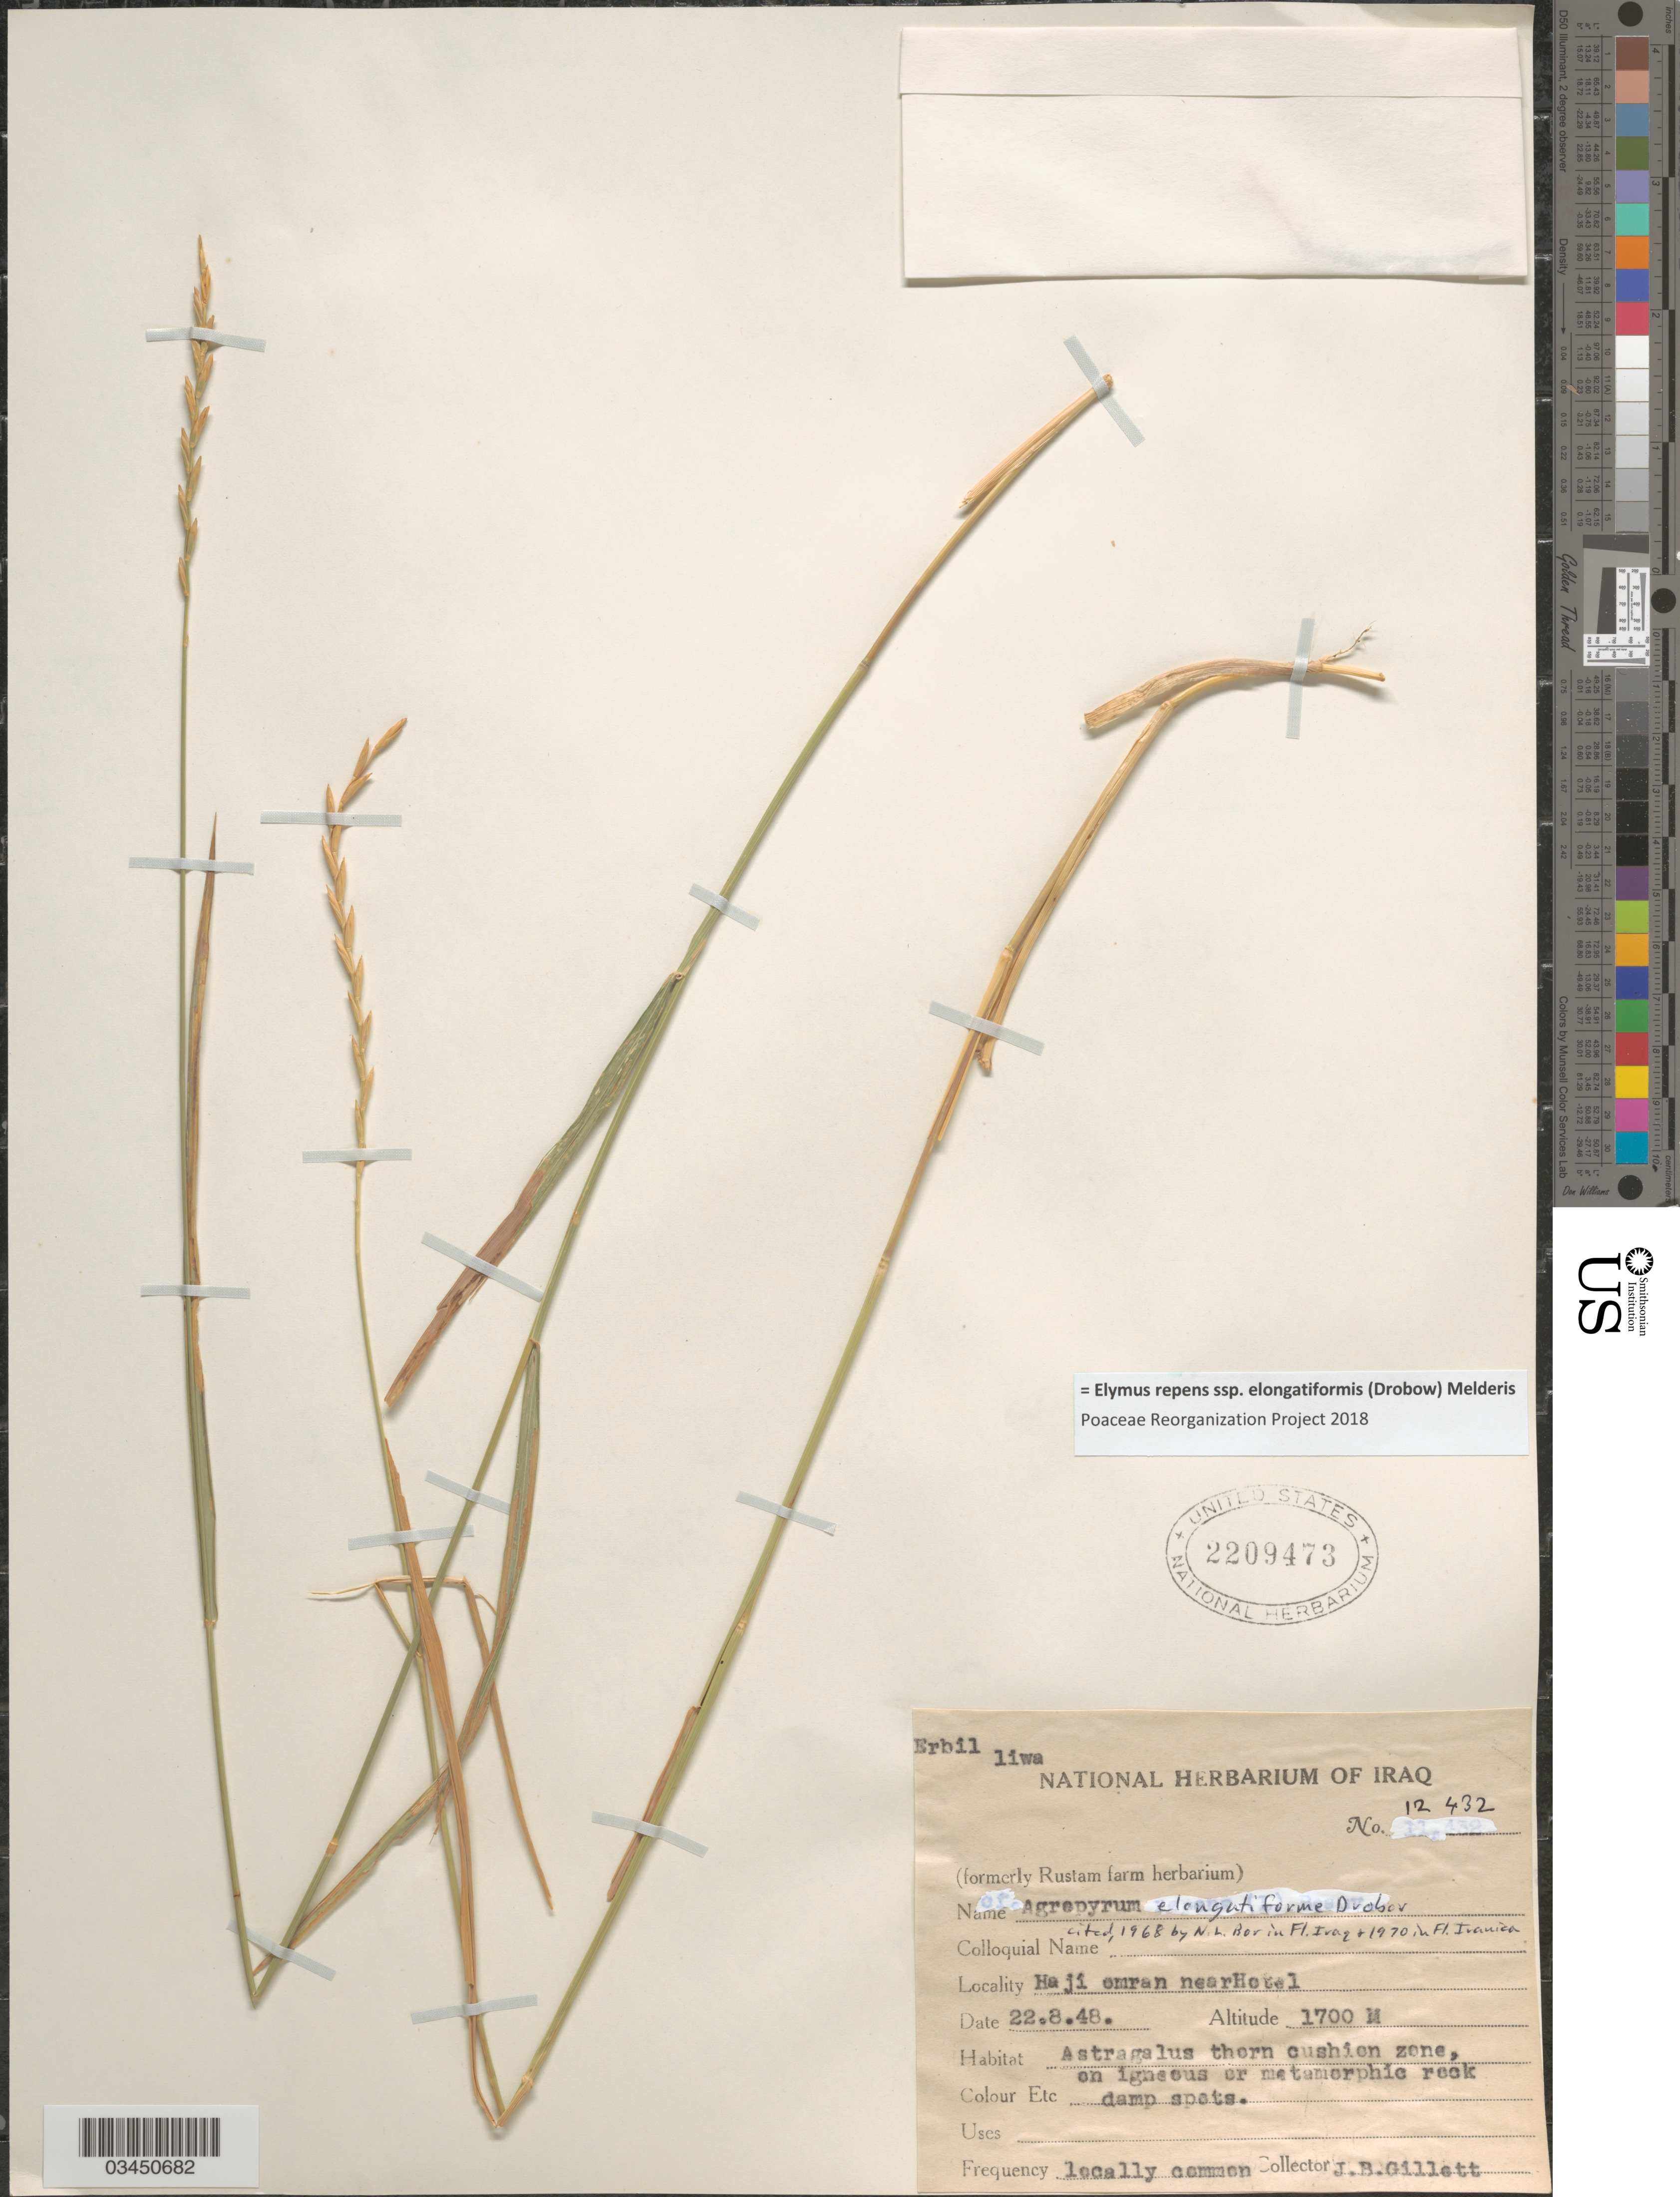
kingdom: Plantae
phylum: Tracheophyta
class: Liliopsida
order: Poales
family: Poaceae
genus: Elymus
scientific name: Elymus repens subsp. elongatiformis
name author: (Drobow) Melderis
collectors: J. B. Gillett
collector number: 12432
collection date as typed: Transcribed d/m/y: 22/8/48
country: Iraq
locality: Haji omran near Hotel.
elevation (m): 1700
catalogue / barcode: US 2209473